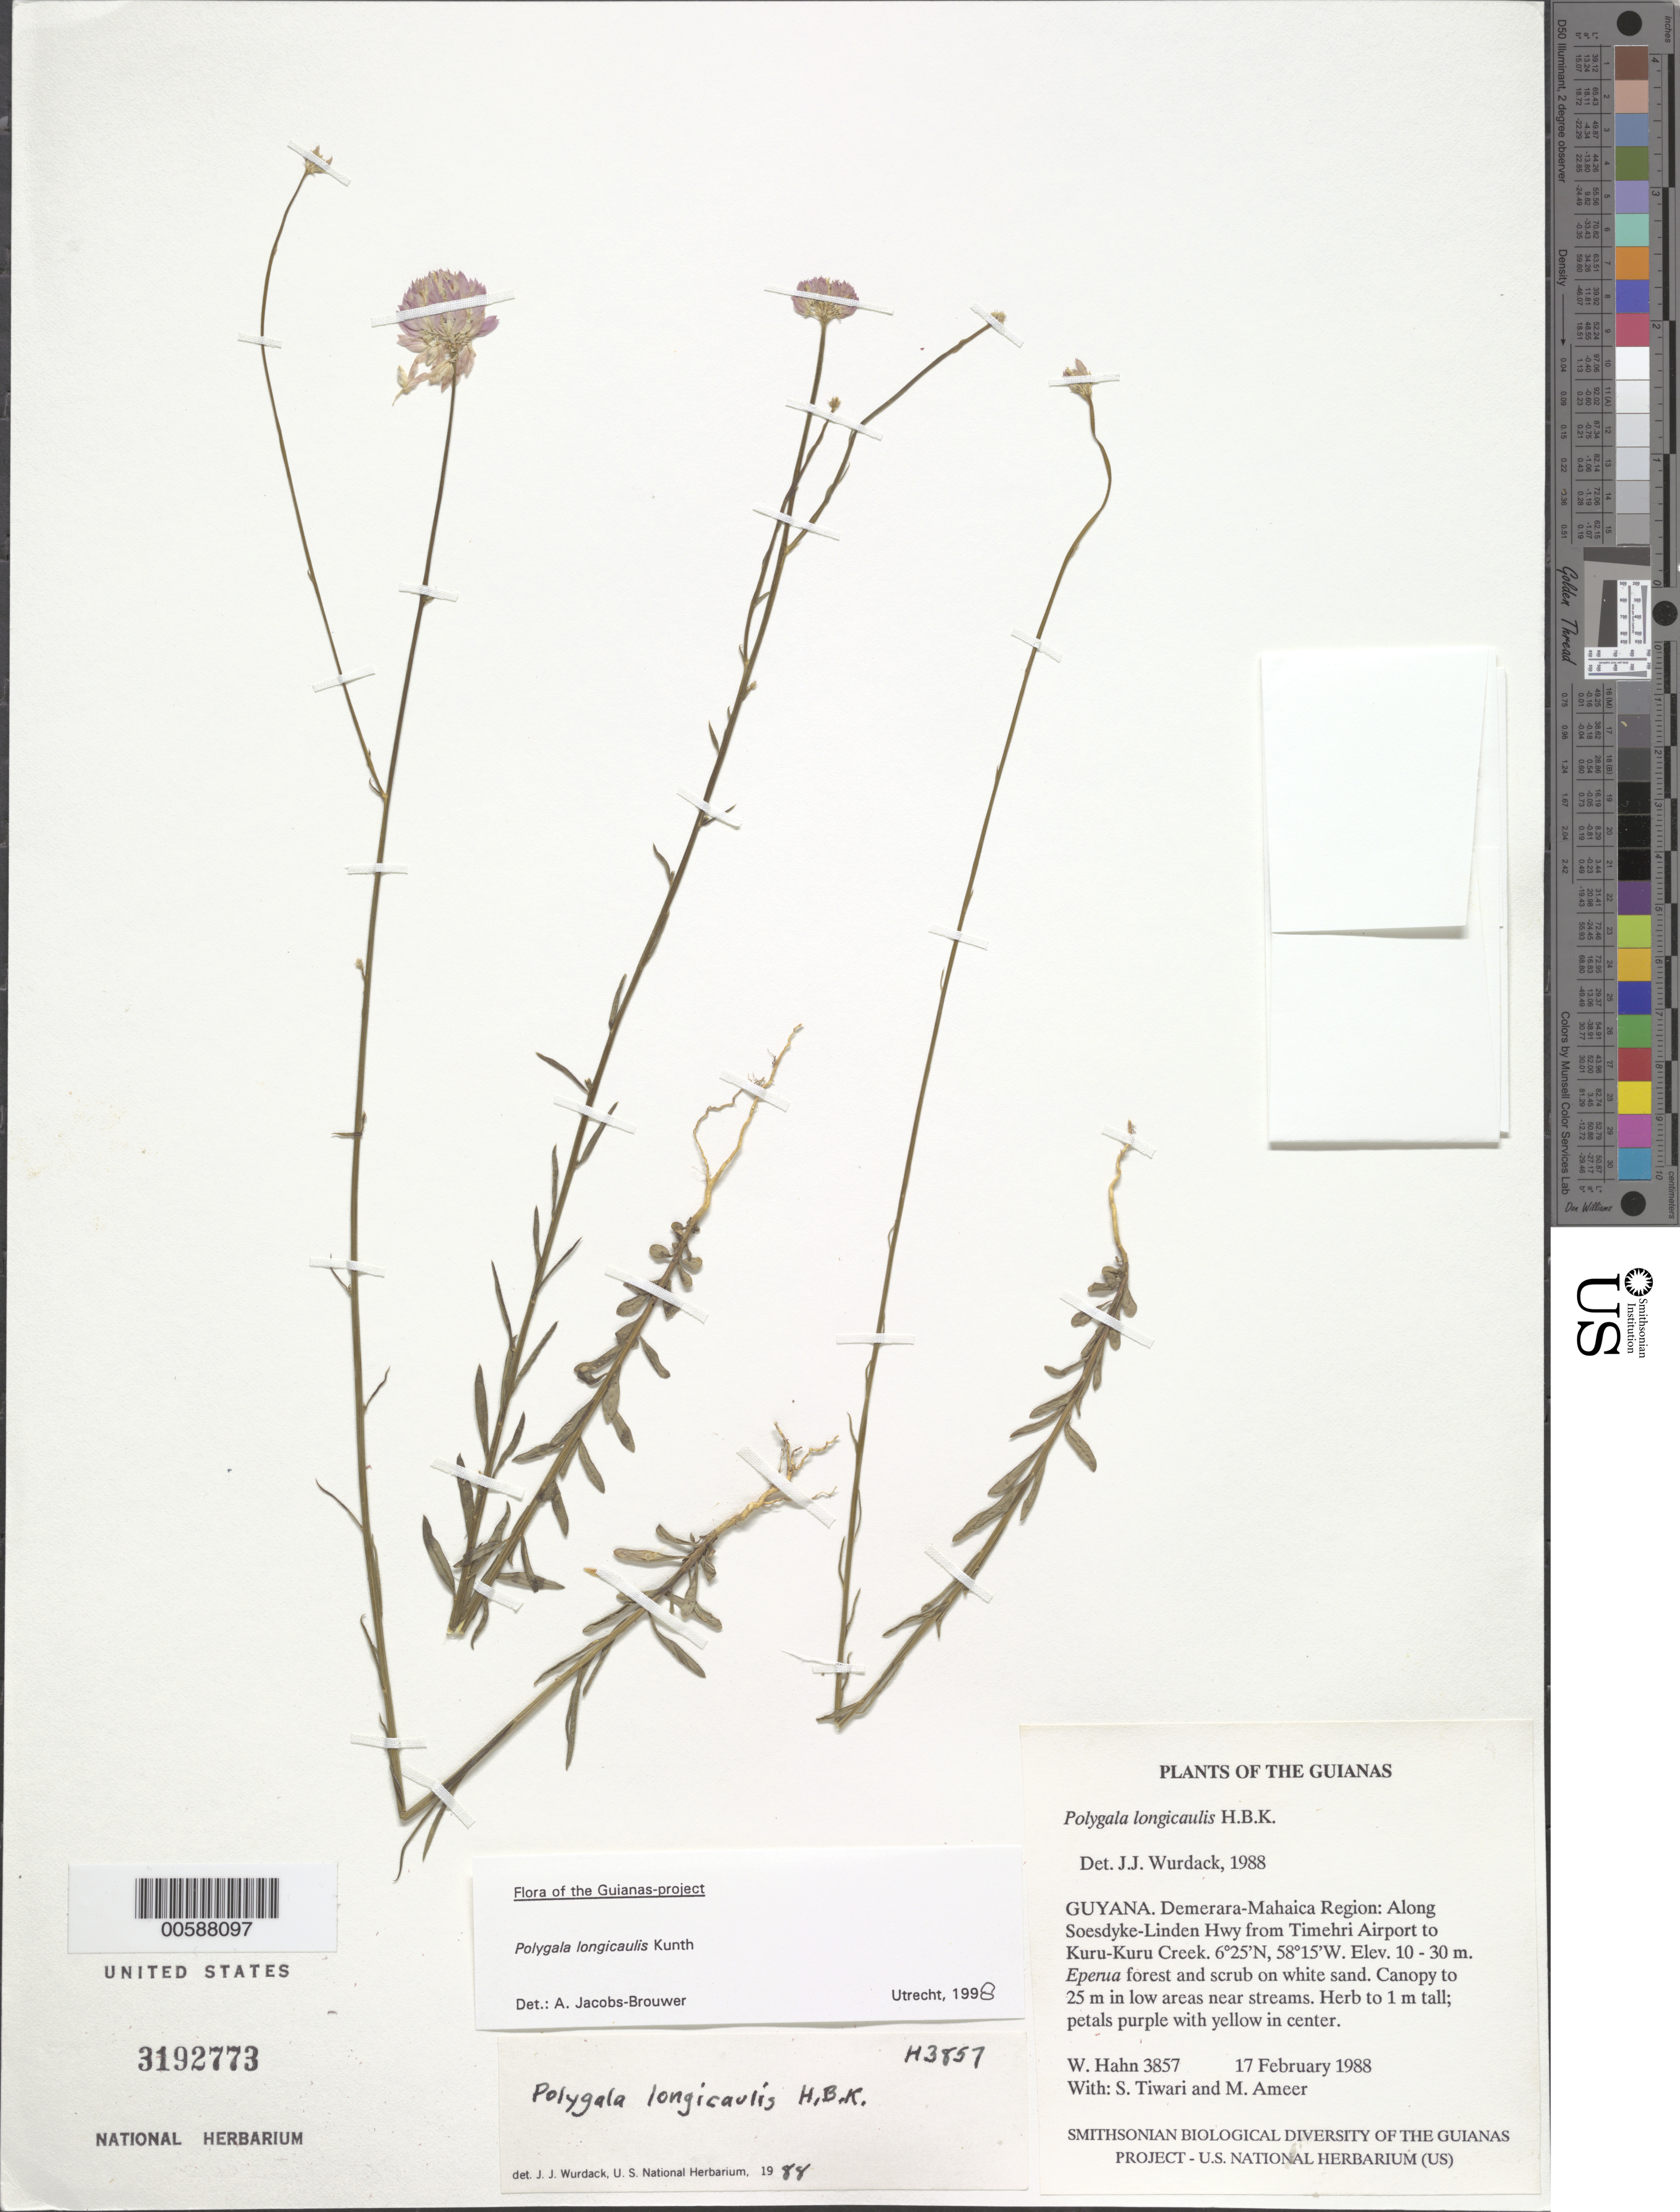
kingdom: Plantae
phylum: Tracheophyta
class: Magnoliopsida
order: Fabales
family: Polygalaceae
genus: Polygala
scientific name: Polygala longicaulis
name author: Kunth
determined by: Jacobs-Brouwer, A.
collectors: W. Hahn, S. Tiwari & M. Ameer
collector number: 3857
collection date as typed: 17 February 1988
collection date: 1988-02-17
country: Guyana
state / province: Demerara-Mahaica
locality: Along Soesdyke-Linden Hwy from Timehri Airport to Kuru-Kuru Creek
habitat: Eperua forest and scrub on white sand. Canopy to 25 m in low areas near streams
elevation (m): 10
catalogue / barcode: US 3192773